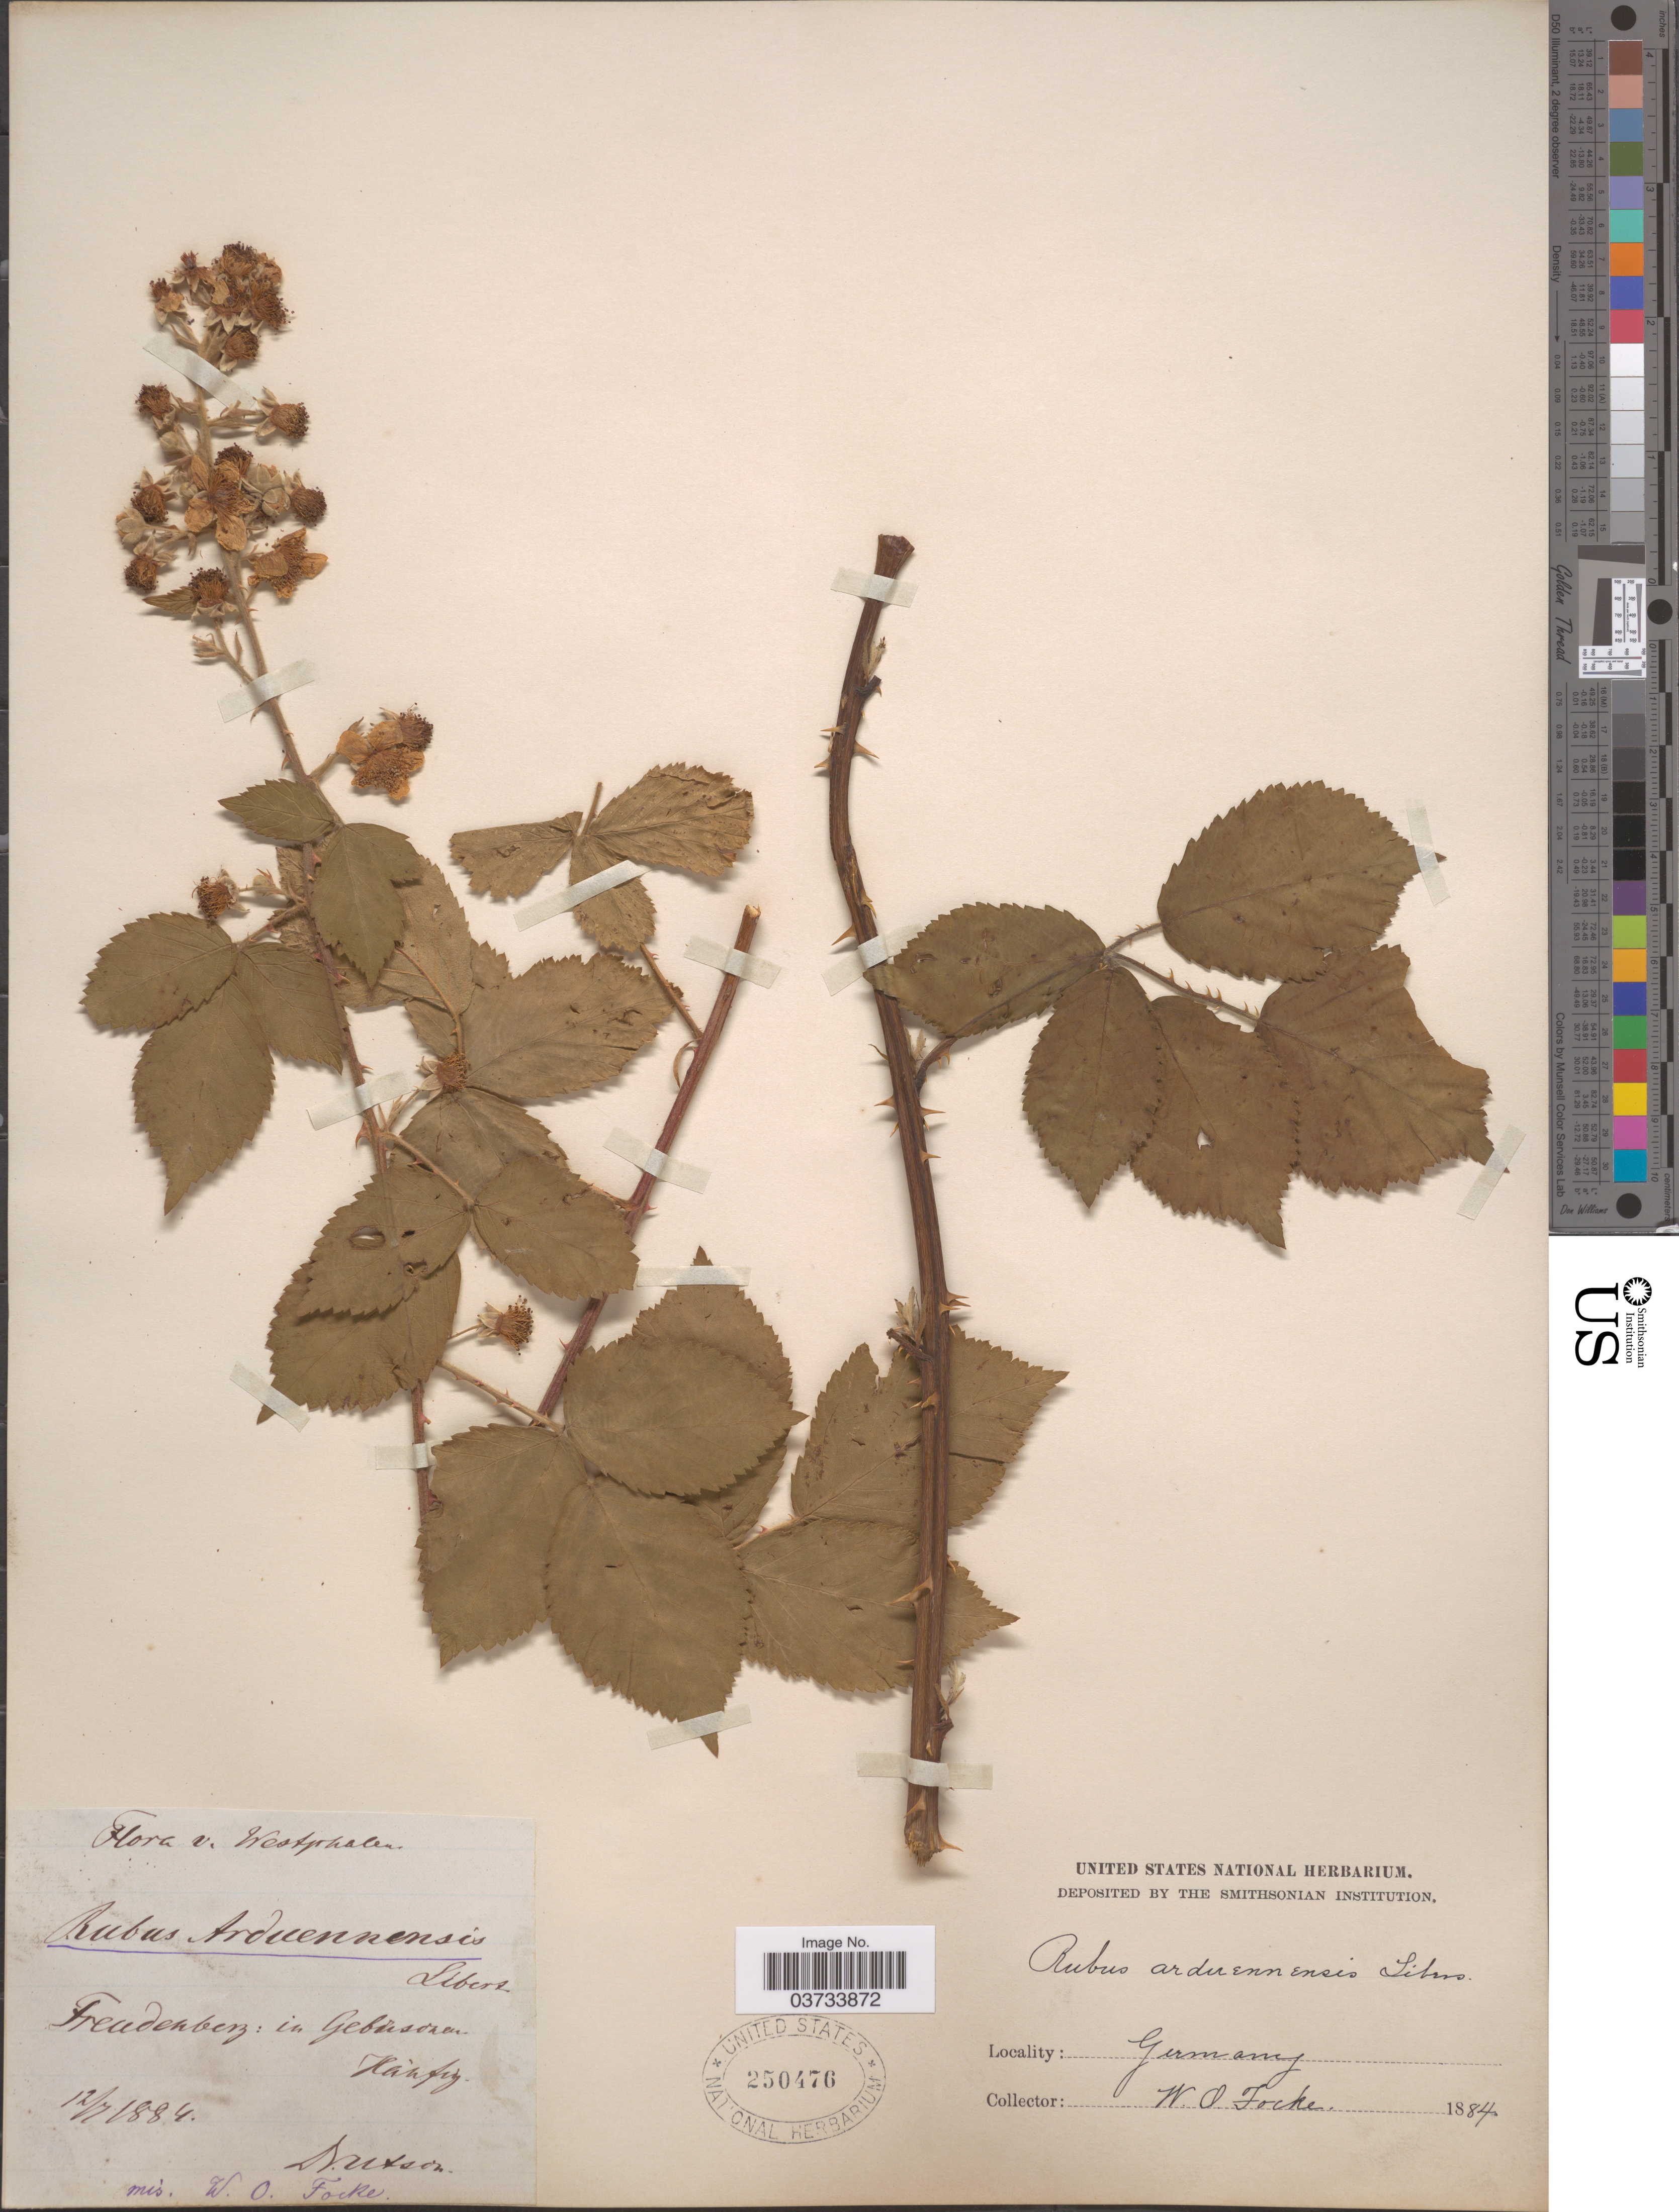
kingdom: Plantae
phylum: Tracheophyta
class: Magnoliopsida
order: Rosales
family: Rosaceae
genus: Rubus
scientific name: Rubus arduennensis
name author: Libert ex Lej.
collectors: W. O. Focke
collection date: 1884-07-12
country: Germany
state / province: Nordrhein-Westfalen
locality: Westphalen. Freudenberg: in Gebüschen, Hanpy. [interpreted]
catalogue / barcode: US 250476